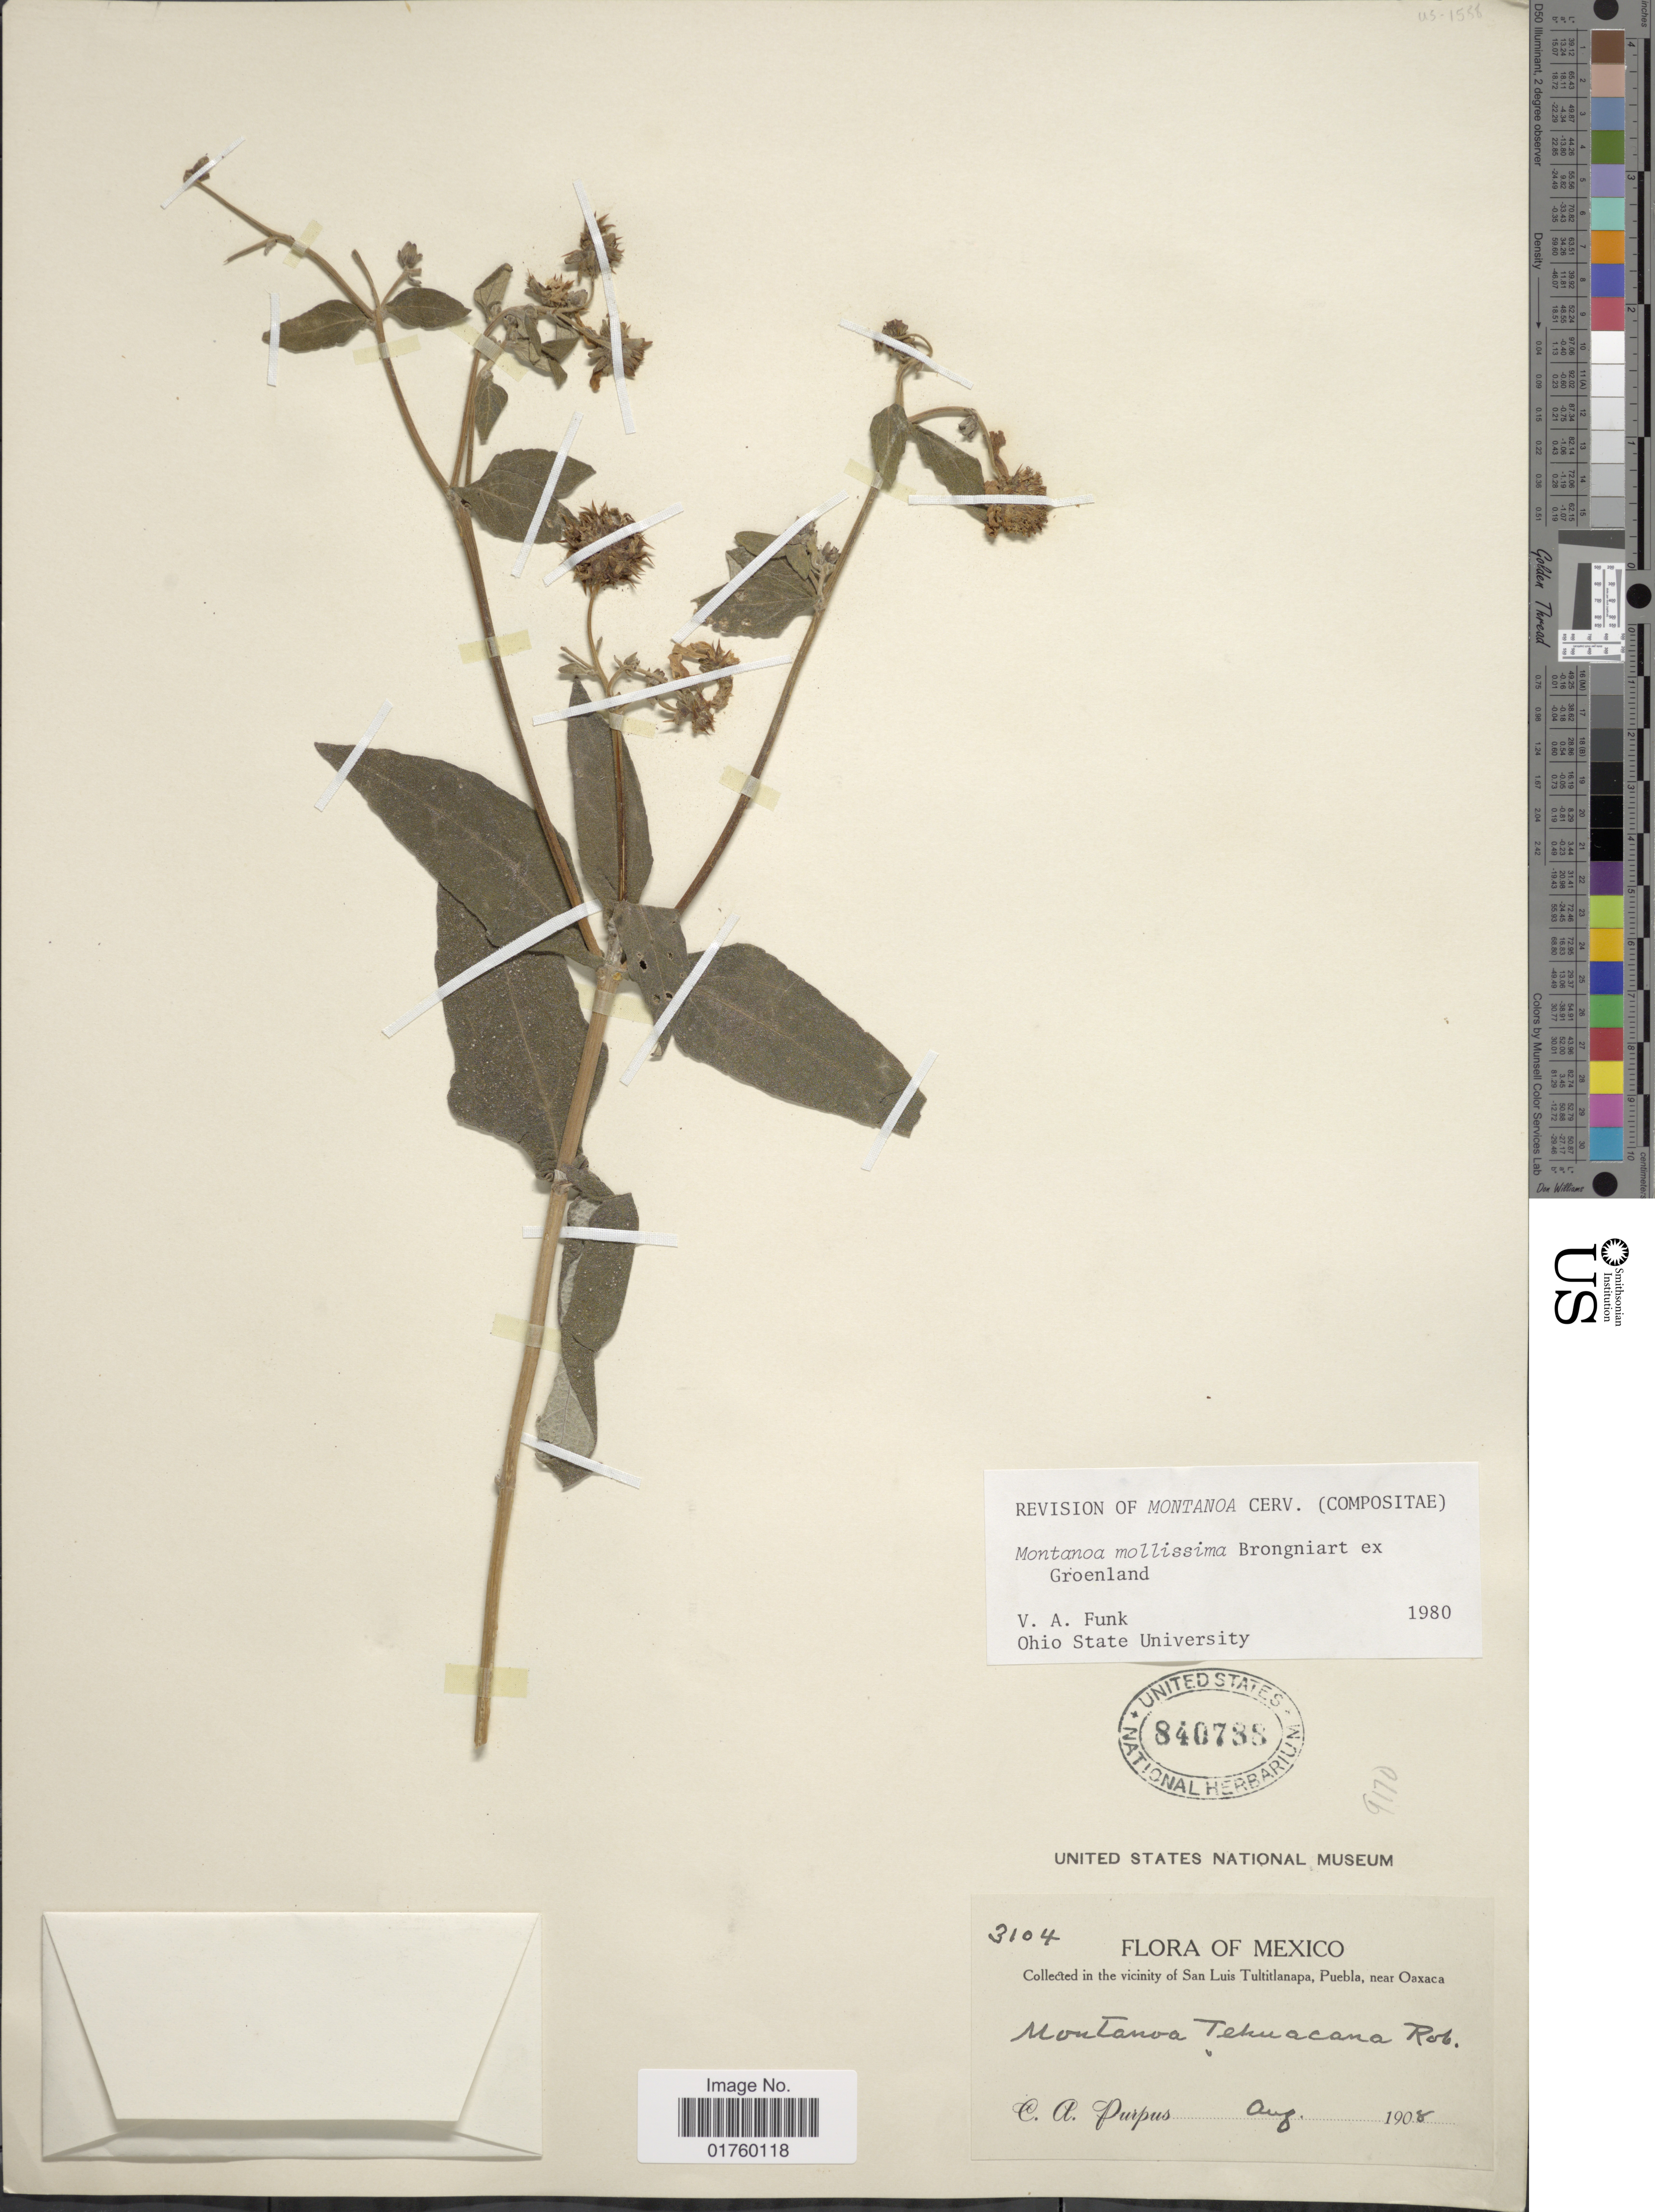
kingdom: Plantae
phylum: Tracheophyta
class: Magnoliopsida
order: Asterales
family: Asteraceae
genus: Montanoa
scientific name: Montanoa mollissima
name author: Brongn. ex Groenland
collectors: C. A. Purpus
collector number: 3104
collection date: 1908-08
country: Mexico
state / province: Puebla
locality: In the vicinity of San Luis Tultitlanapa, near Oaxaca.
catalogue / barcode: US 840788